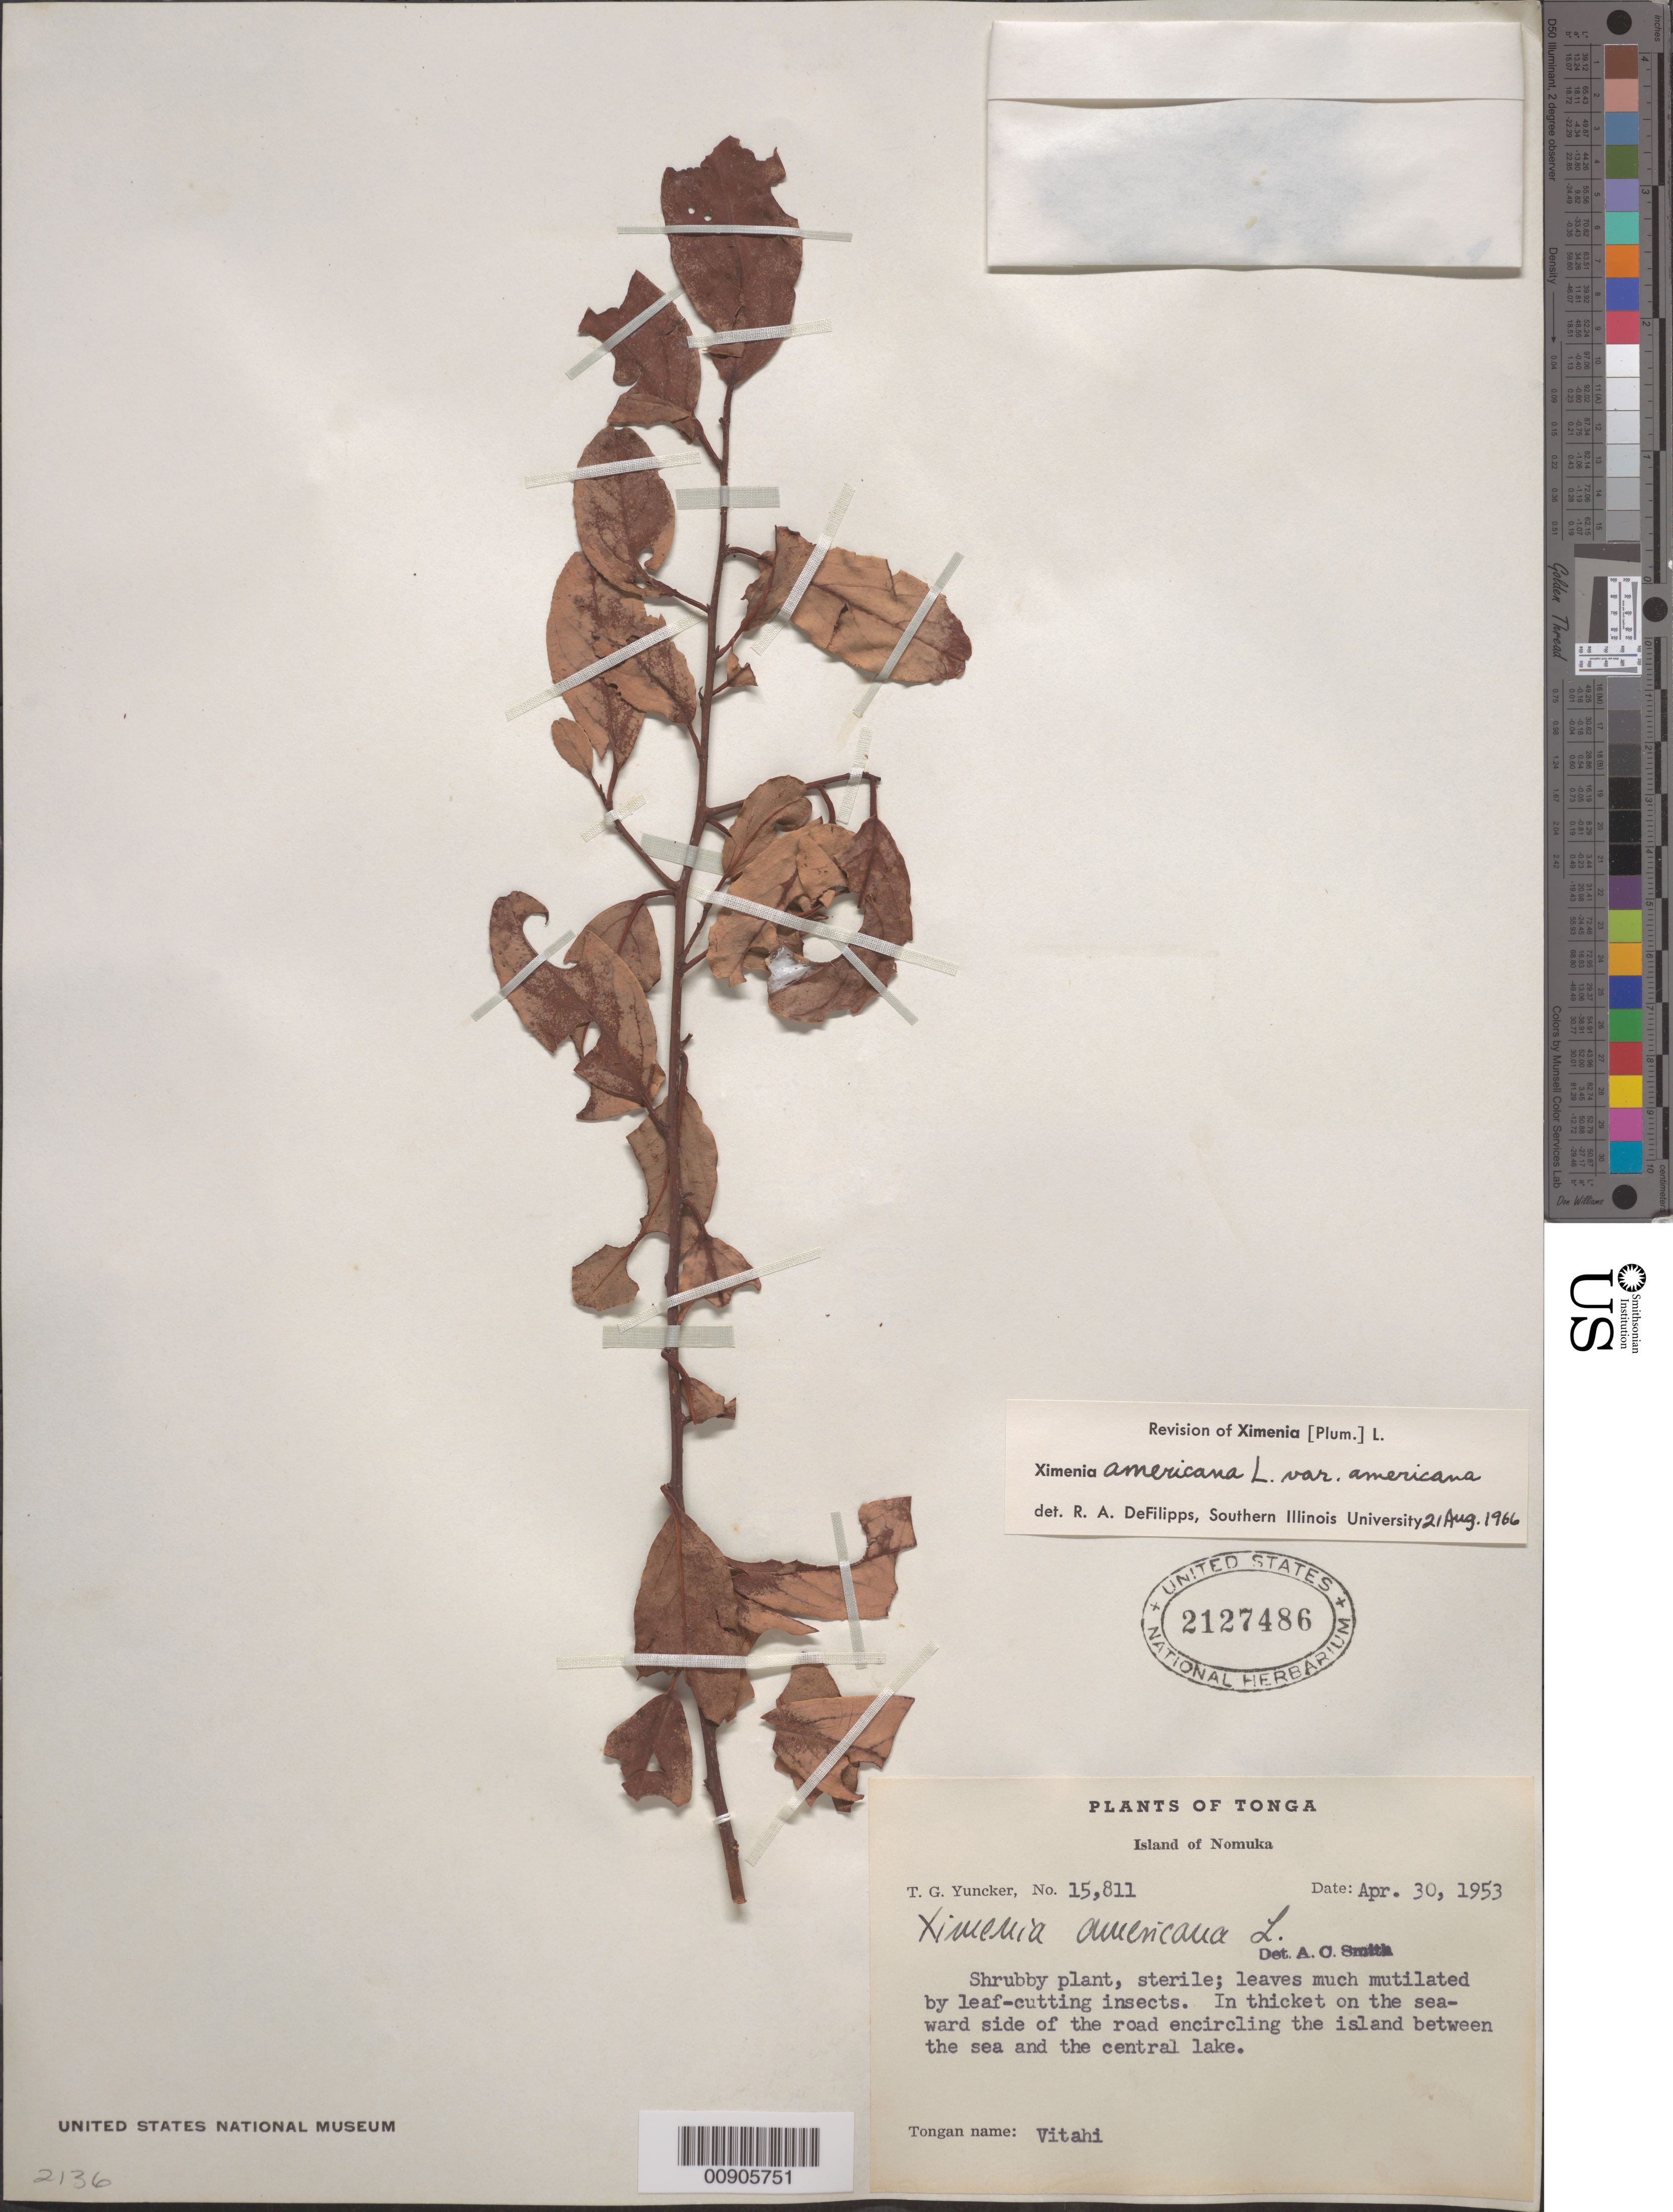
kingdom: Plantae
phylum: Tracheophyta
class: Magnoliopsida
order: Santalales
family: Ximeniaceae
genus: Ximenia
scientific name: Ximenia americana var. americana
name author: L.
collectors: T. G. Yuncker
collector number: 15811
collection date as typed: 30 Apr 1953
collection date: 1953-04-30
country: Tonga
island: Nomuka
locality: On the seaward side of the road encircling the island between the sea and the central lake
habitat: in thicket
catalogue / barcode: US 2127486